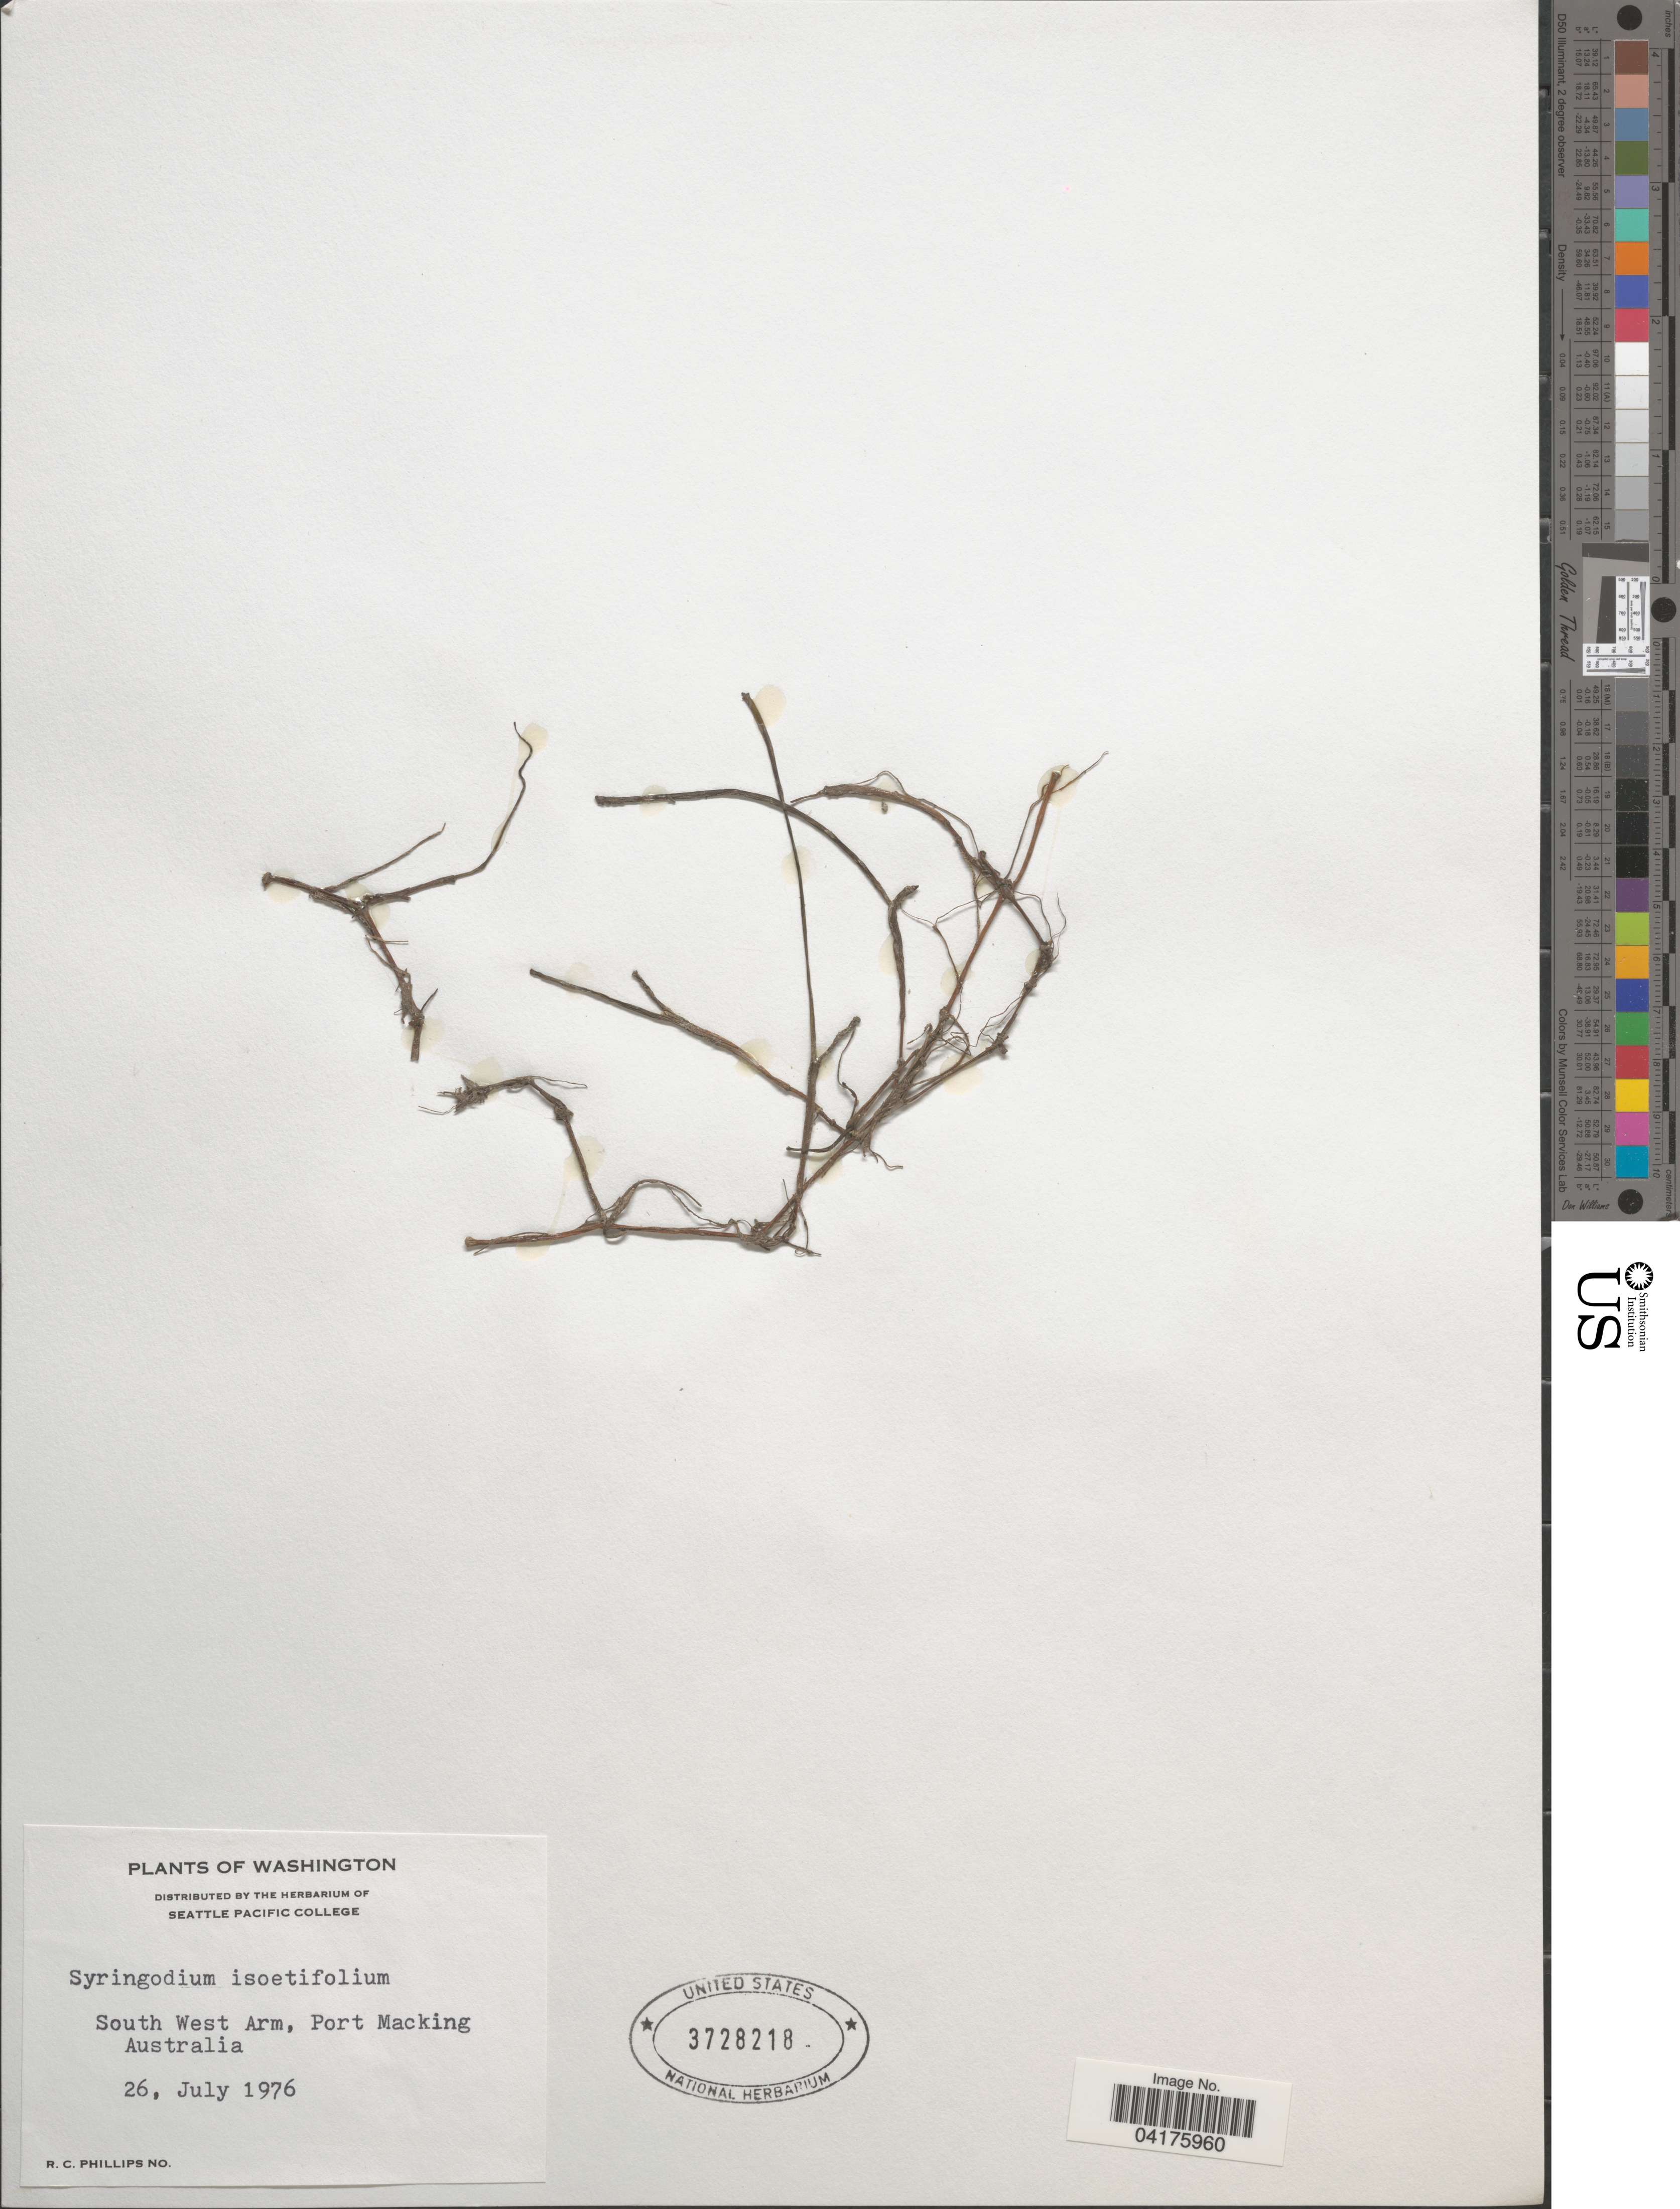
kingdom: Plantae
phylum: Tracheophyta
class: Liliopsida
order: Alismatales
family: Cymodoceaceae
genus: Syringodium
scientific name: Syringodium isoetifolium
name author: (Asch.) Dandy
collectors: R. C. Phillips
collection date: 1976-07-26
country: Australia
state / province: New South Wales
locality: South West Arm, Port Macking [= Port Hacking].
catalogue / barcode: US 3728218